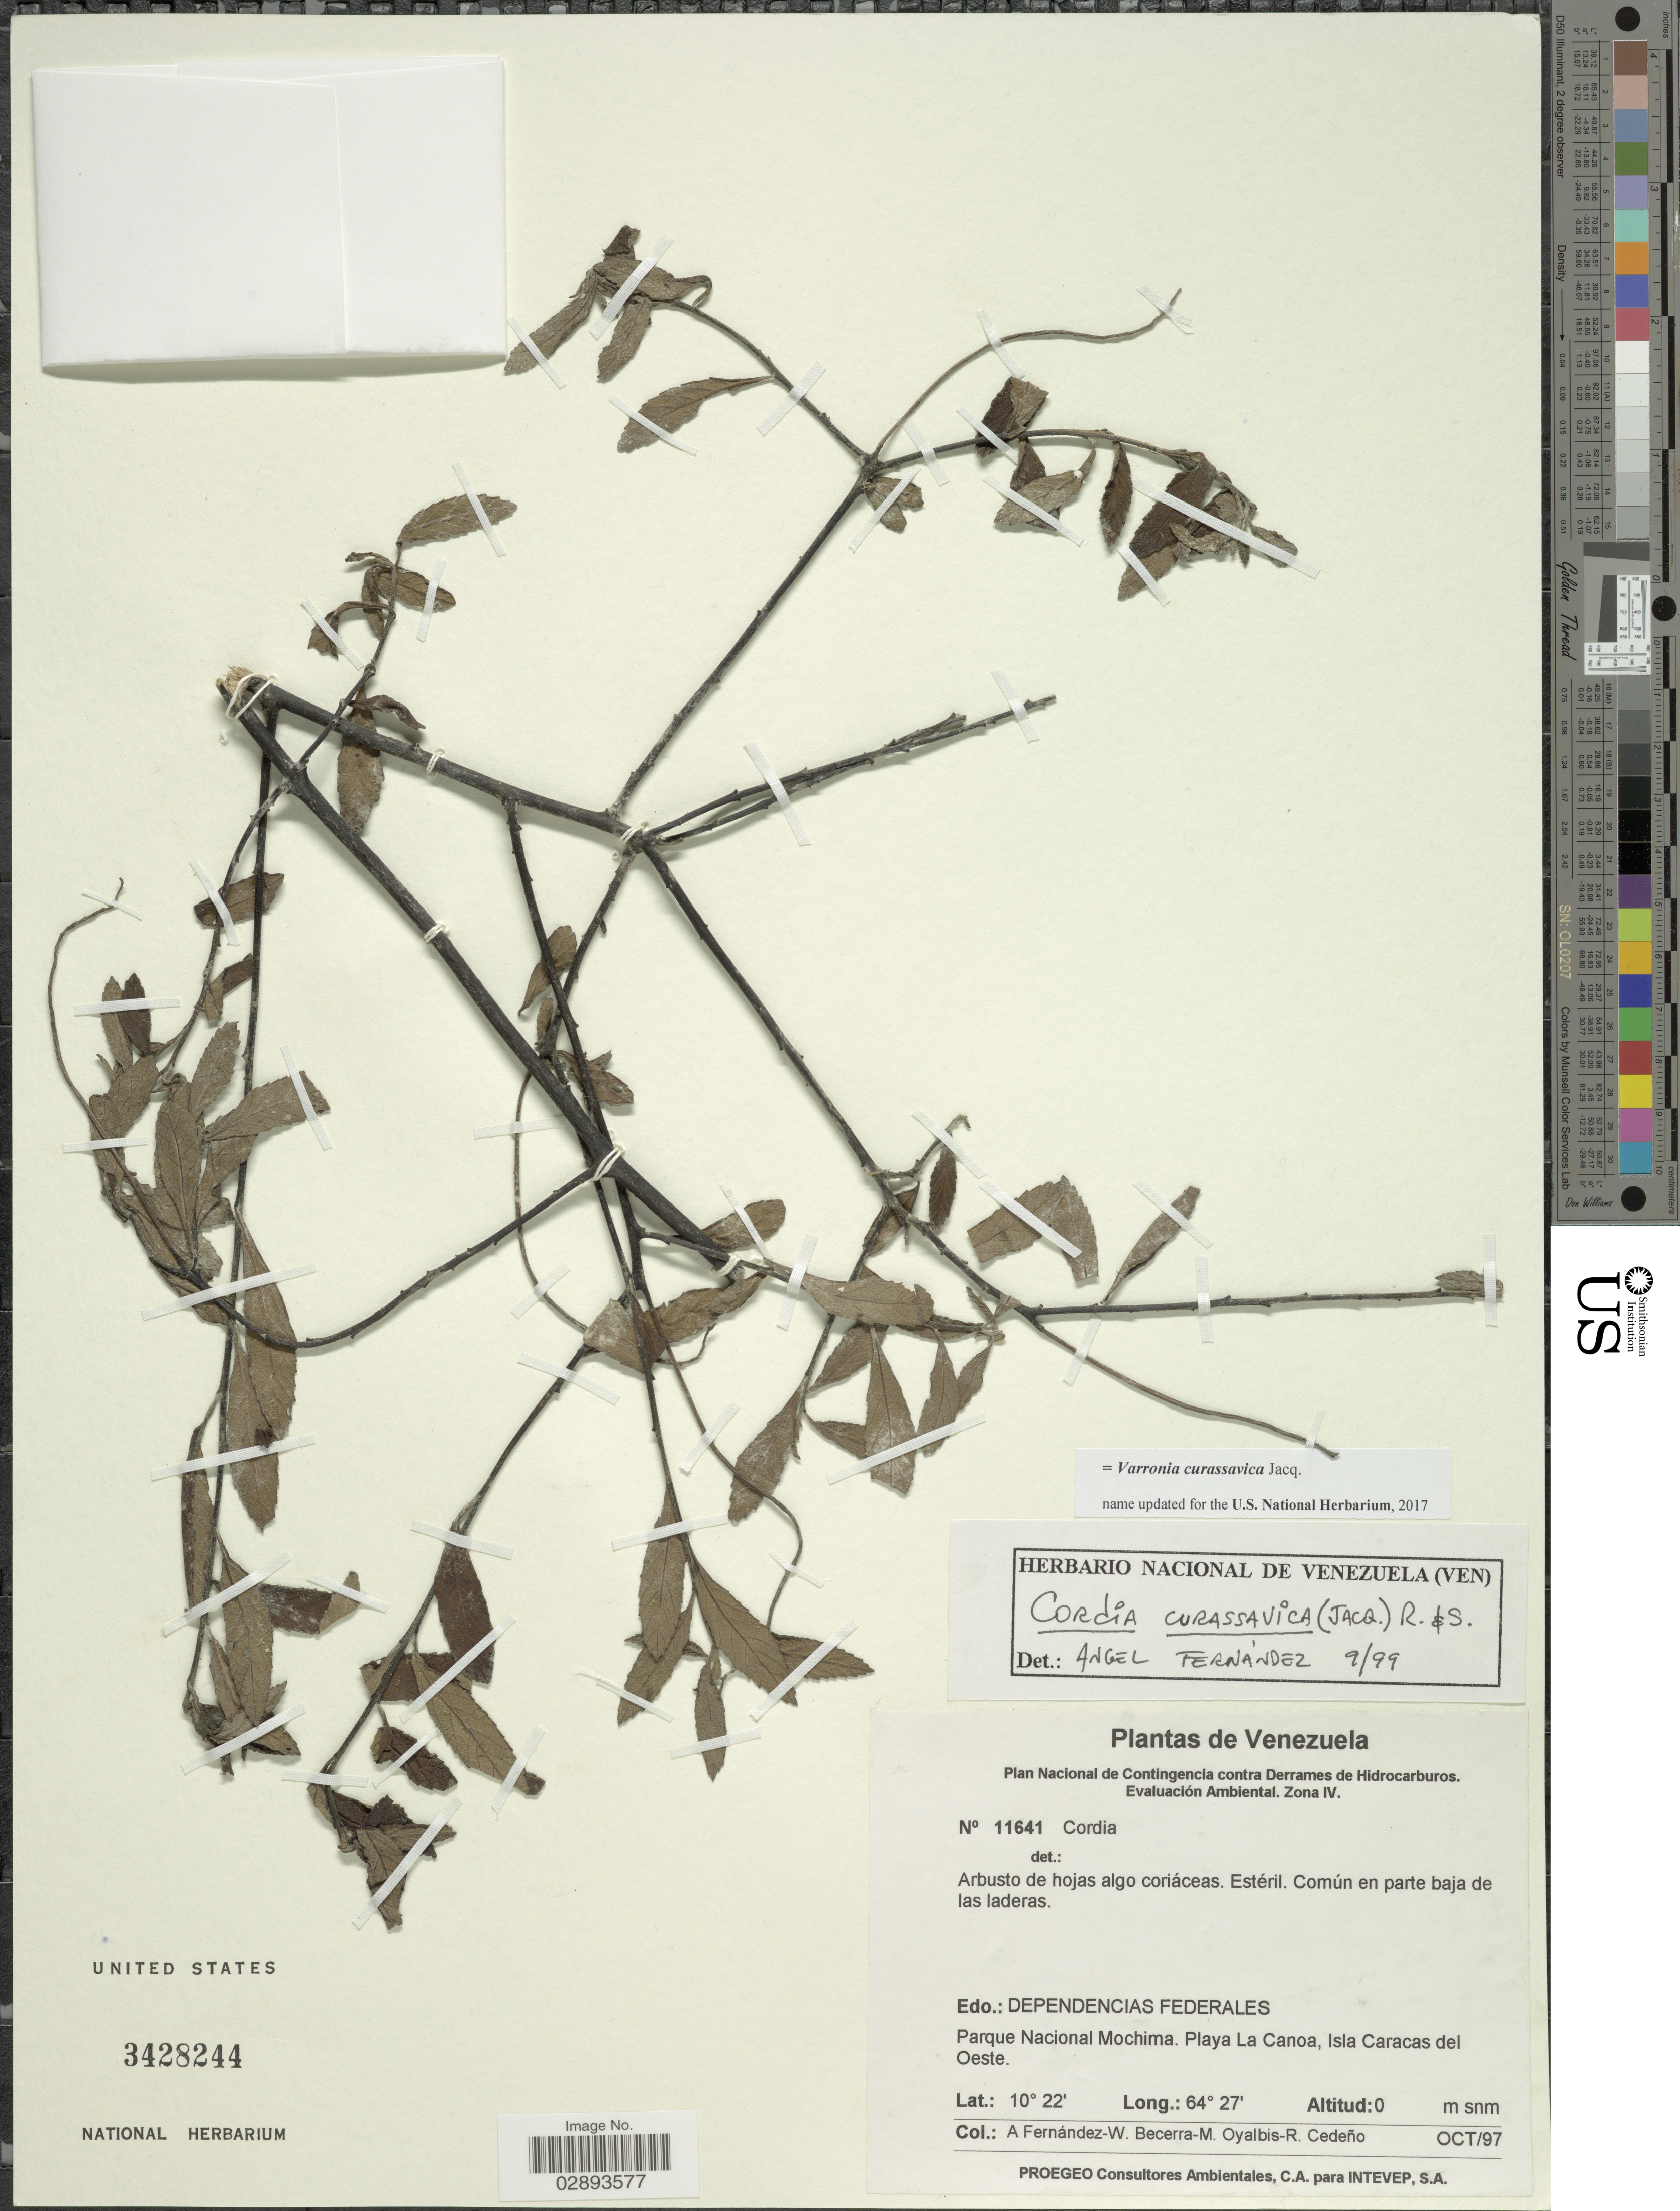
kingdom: Plantae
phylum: Tracheophyta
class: Magnoliopsida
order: Boraginales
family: Cordiaceae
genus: Varronia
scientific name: Varronia curassavica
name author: Jacq.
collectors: A. Fernandez, W. Becerra, M. Oyalbis & R. Cedeño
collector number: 11641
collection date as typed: Transcribed d/m/y: /10/97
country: Venezuela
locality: Edo.: Dependencias Federales, Parque Nacional Mochima, Playa La Canoa, Isla Caracas del Oeste.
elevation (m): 0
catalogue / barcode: US 3428244